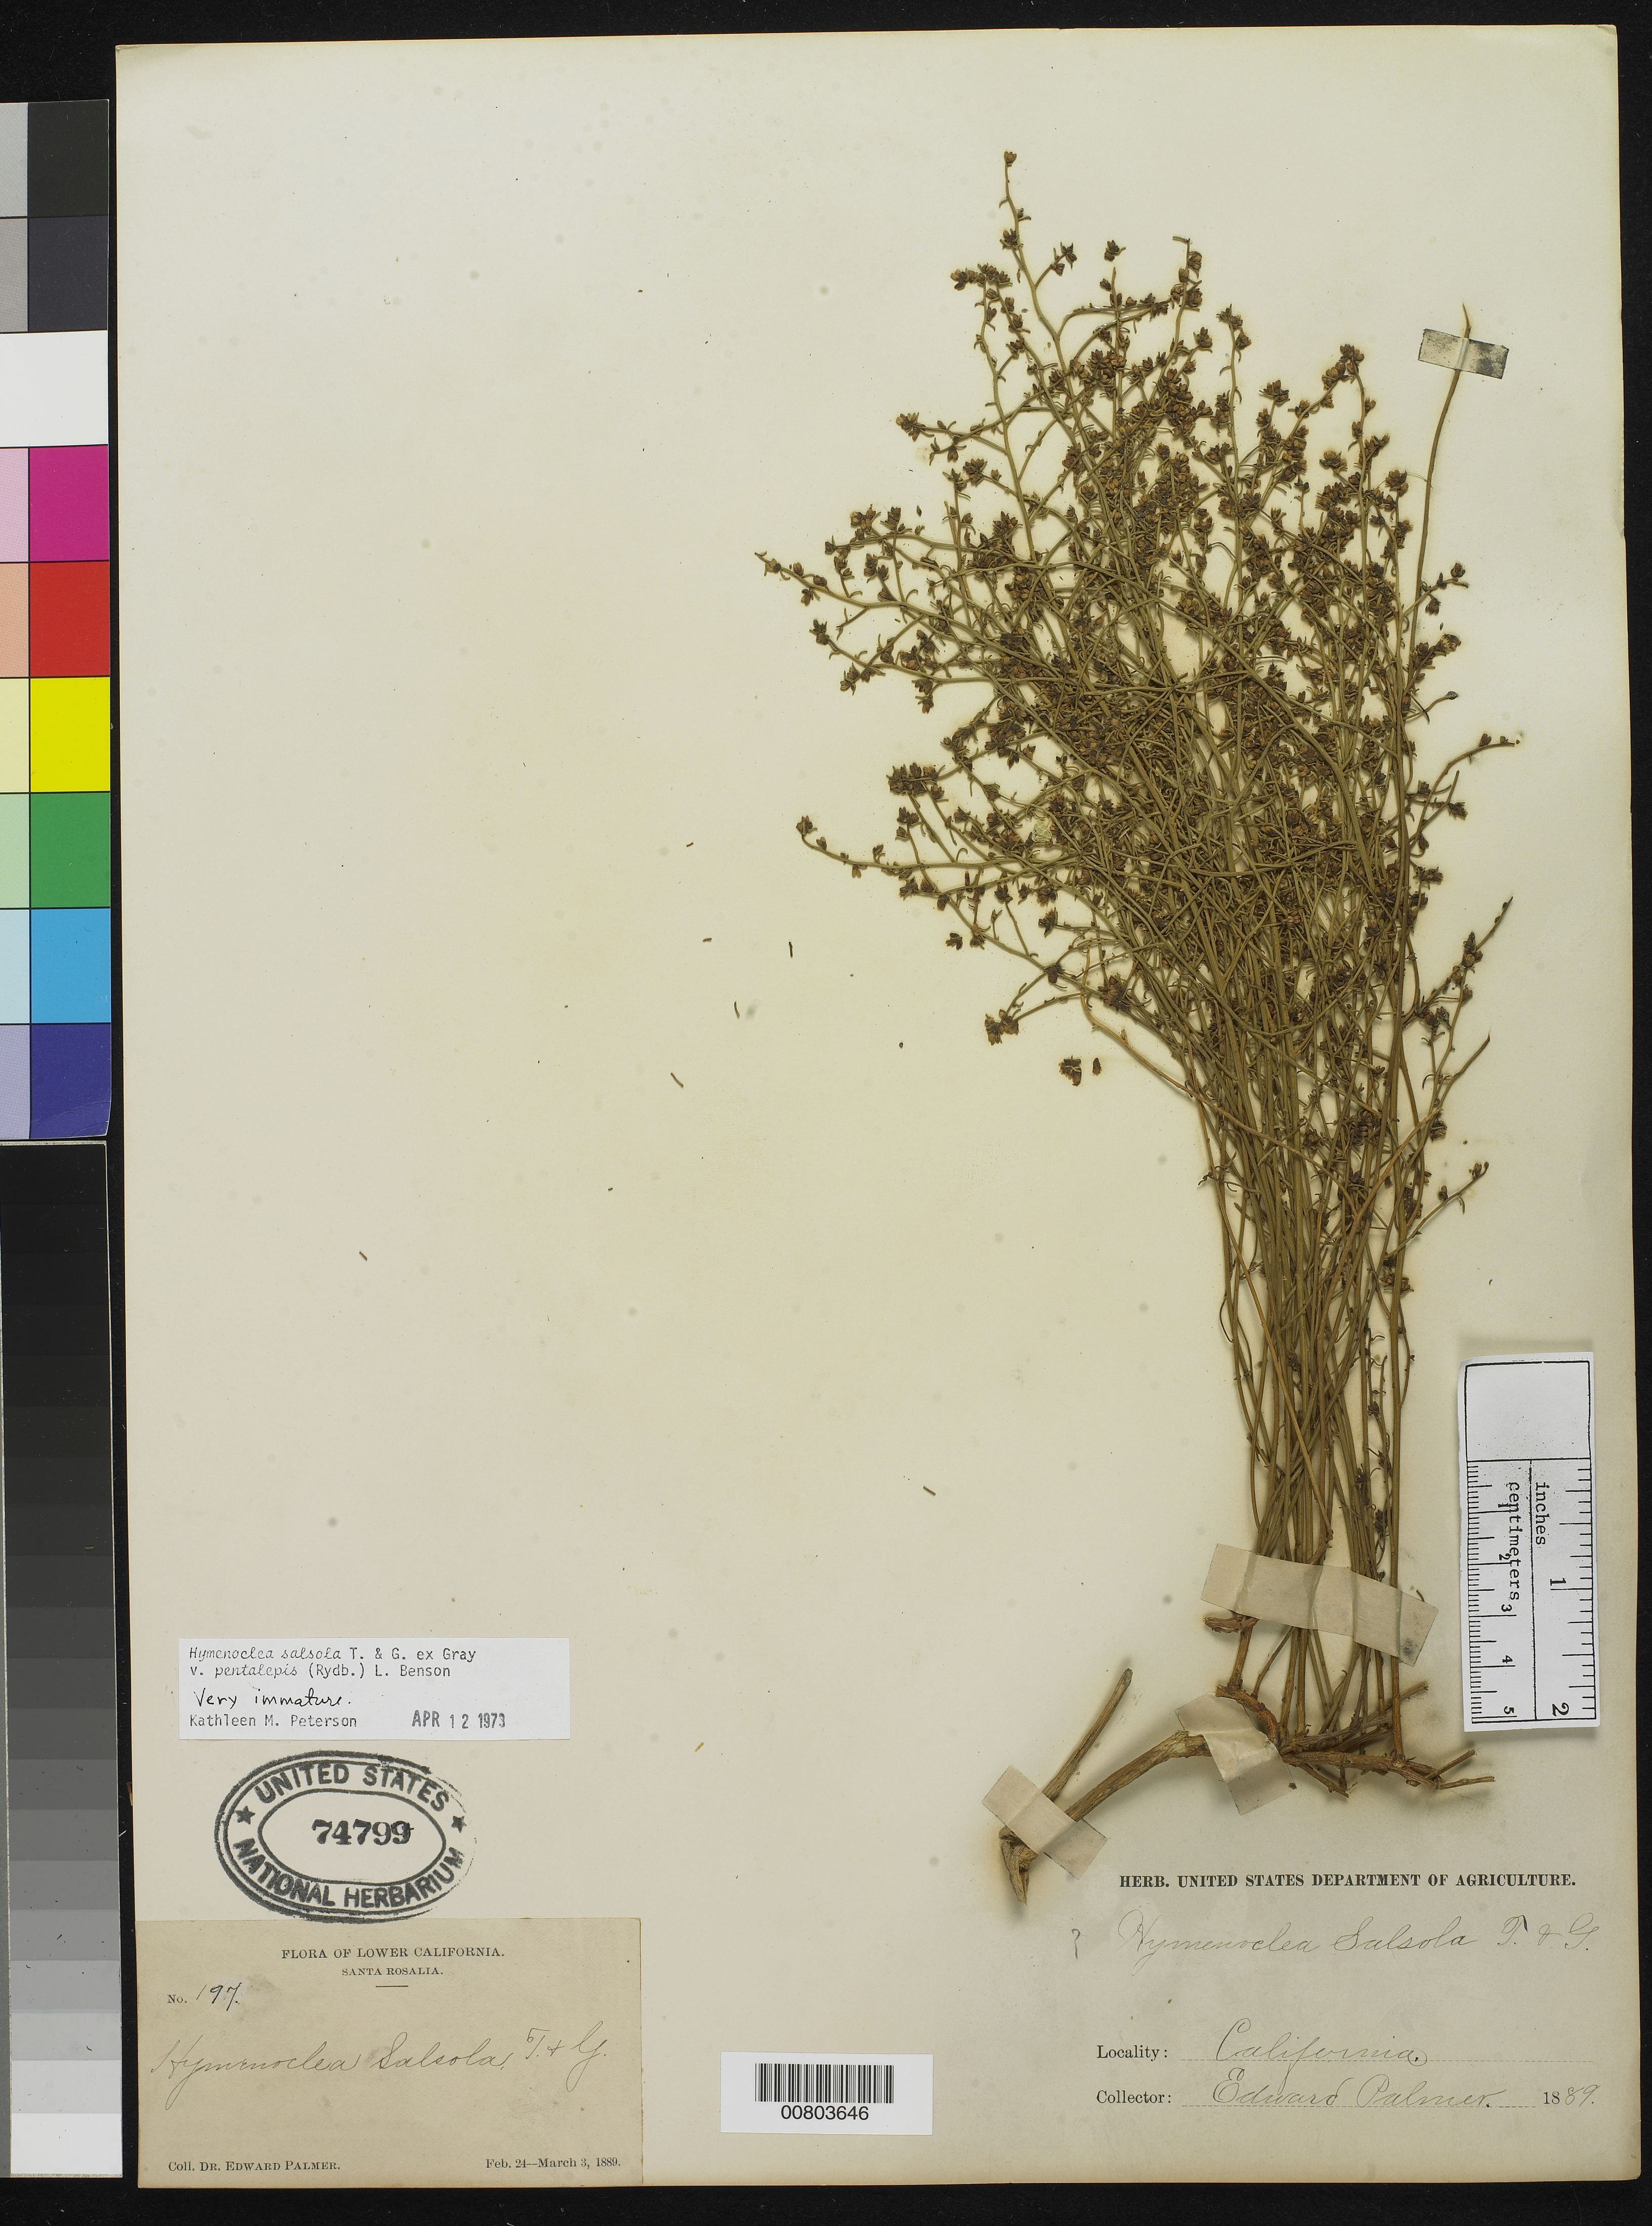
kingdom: Plantae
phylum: Tracheophyta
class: Magnoliopsida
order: Asterales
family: Asteraceae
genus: Hymenoclea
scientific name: Hymenoclea salsola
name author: Torr. & A. Gray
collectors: E. Palmer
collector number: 197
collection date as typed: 24 Feb 1889 to 03 Mar 1889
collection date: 1889-02-24/1889-03-03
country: Mexico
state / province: Baja California Sur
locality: Lower California, Santa Rosalia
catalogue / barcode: US 74799